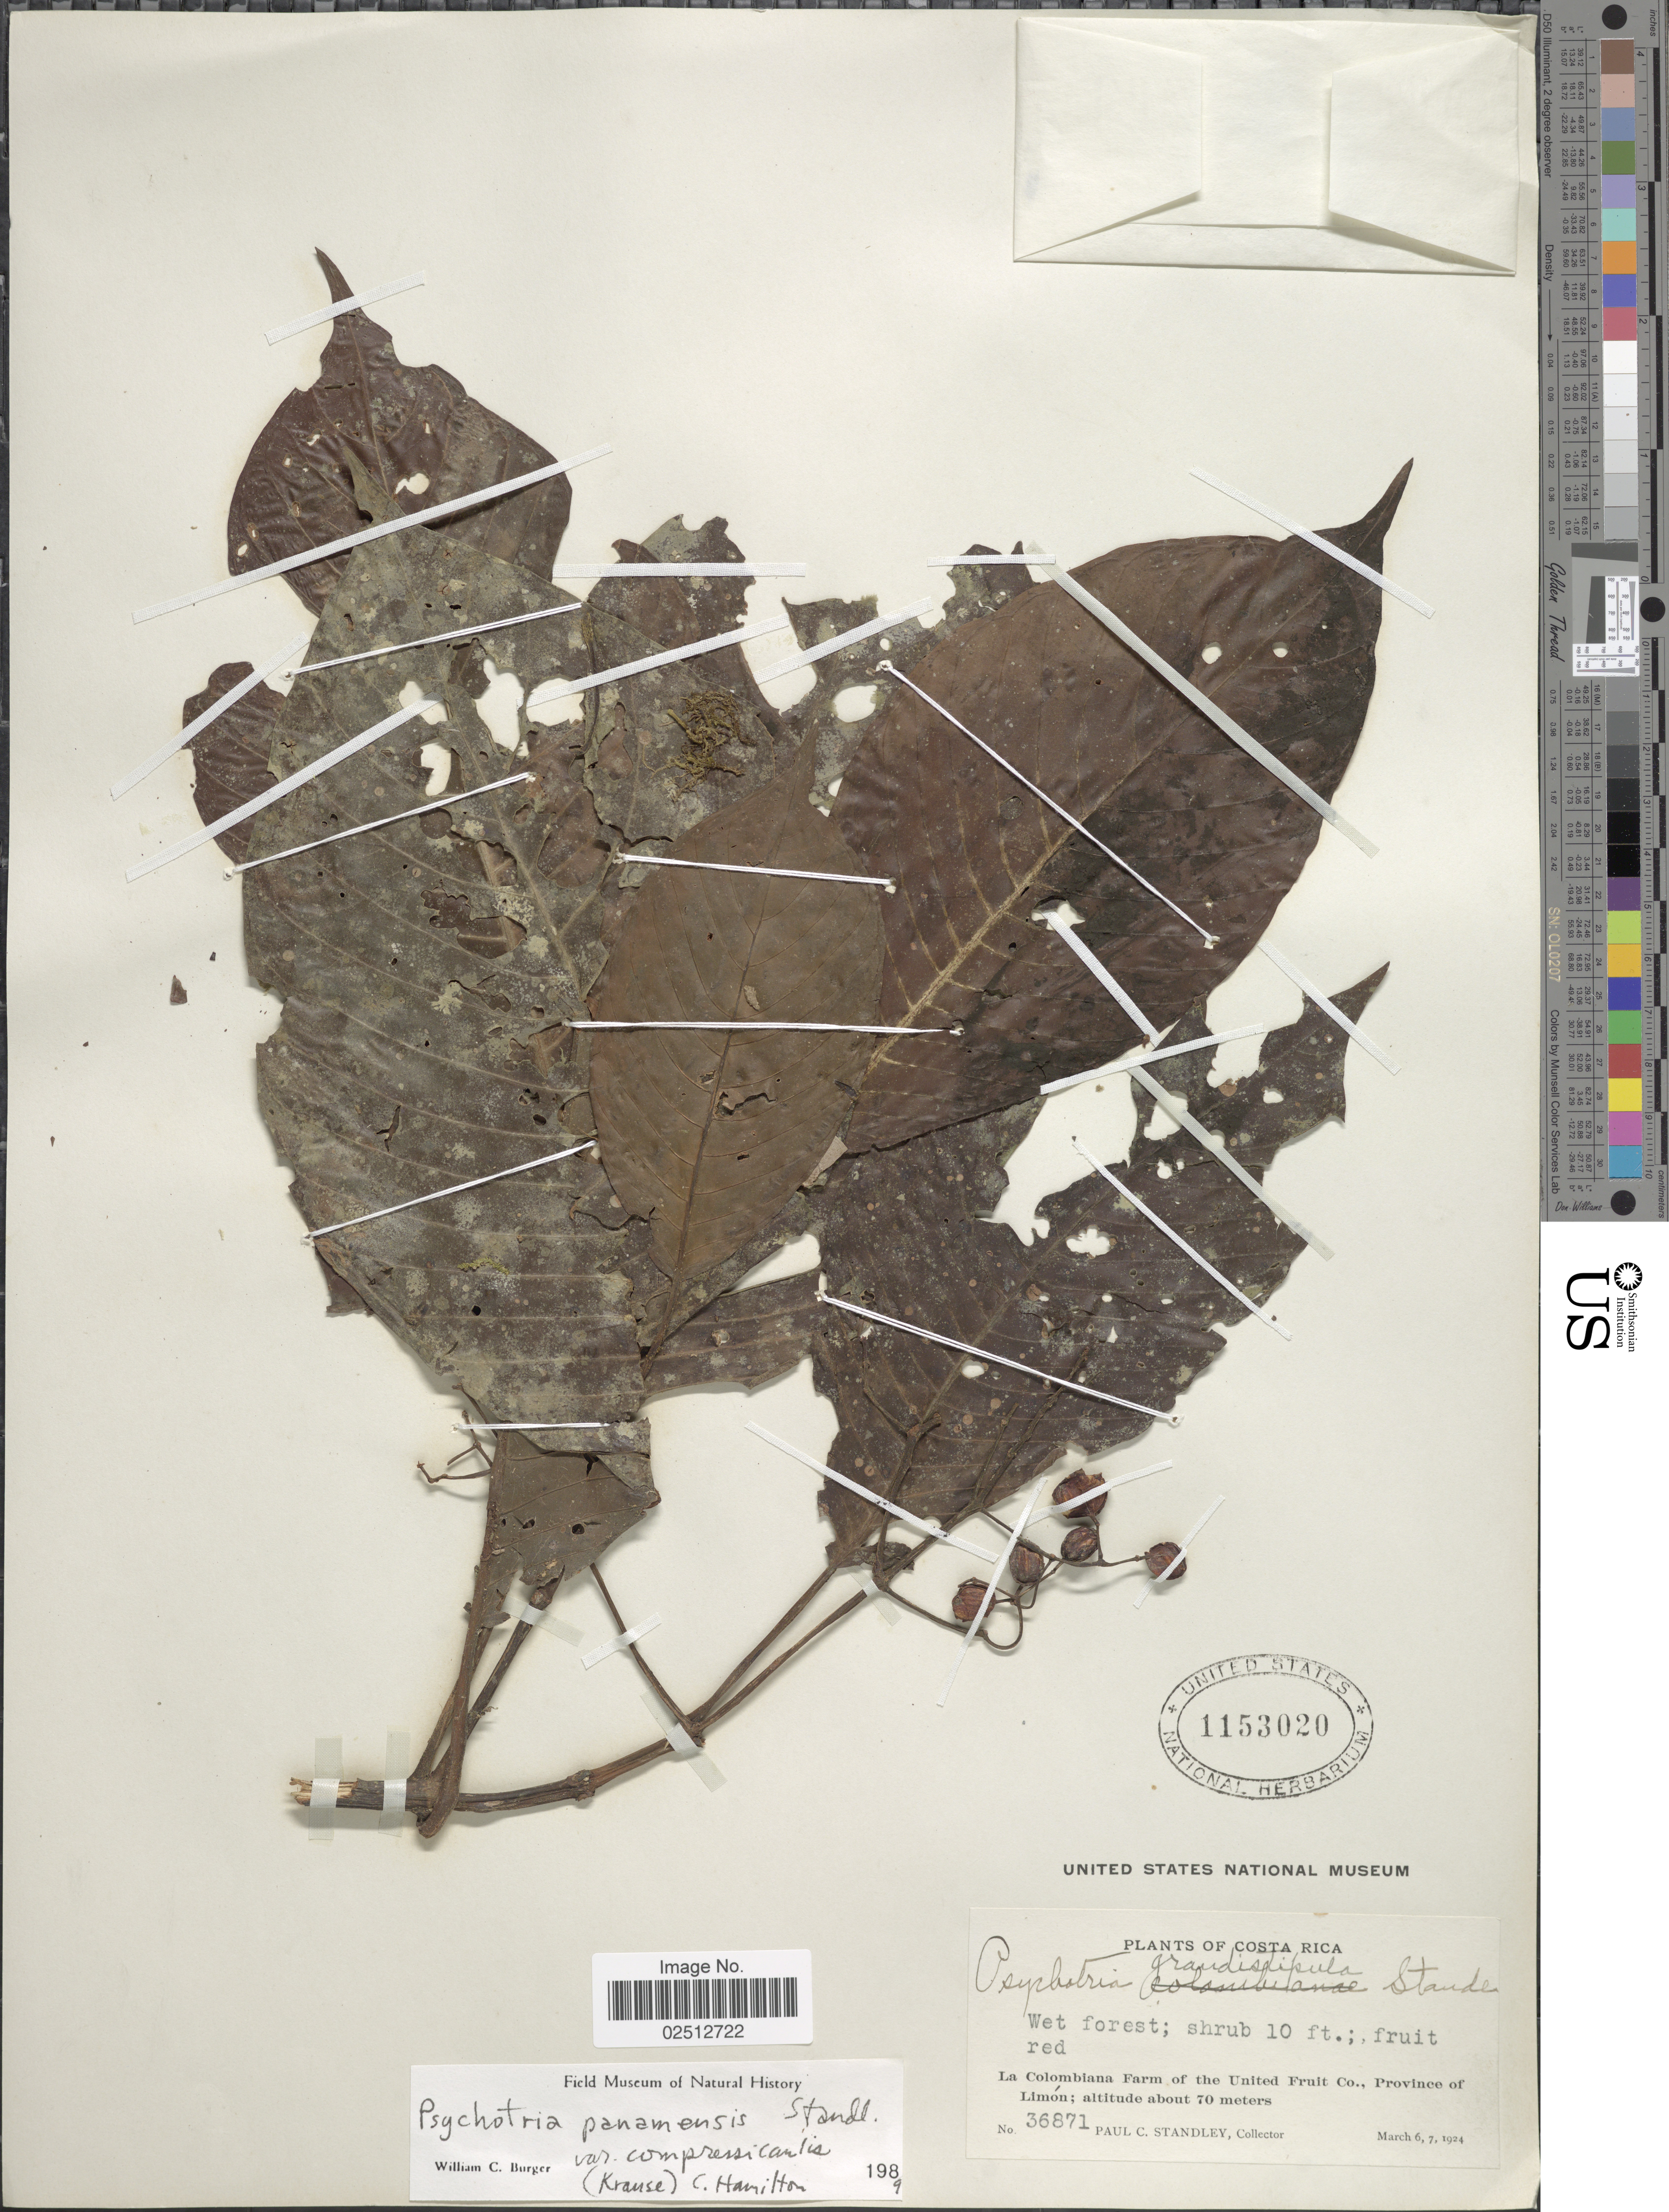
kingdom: Plantae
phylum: Tracheophyta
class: Magnoliopsida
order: Gentianales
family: Rubiaceae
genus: Psychotria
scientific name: Psychotria panamensis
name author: Standl.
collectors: P. C. Standley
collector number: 36871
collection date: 1924-03-06/1924-03-07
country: Costa Rica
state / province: Limón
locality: La Colombiana Farm of the United Fruit Co.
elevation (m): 70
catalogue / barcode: US 1153020